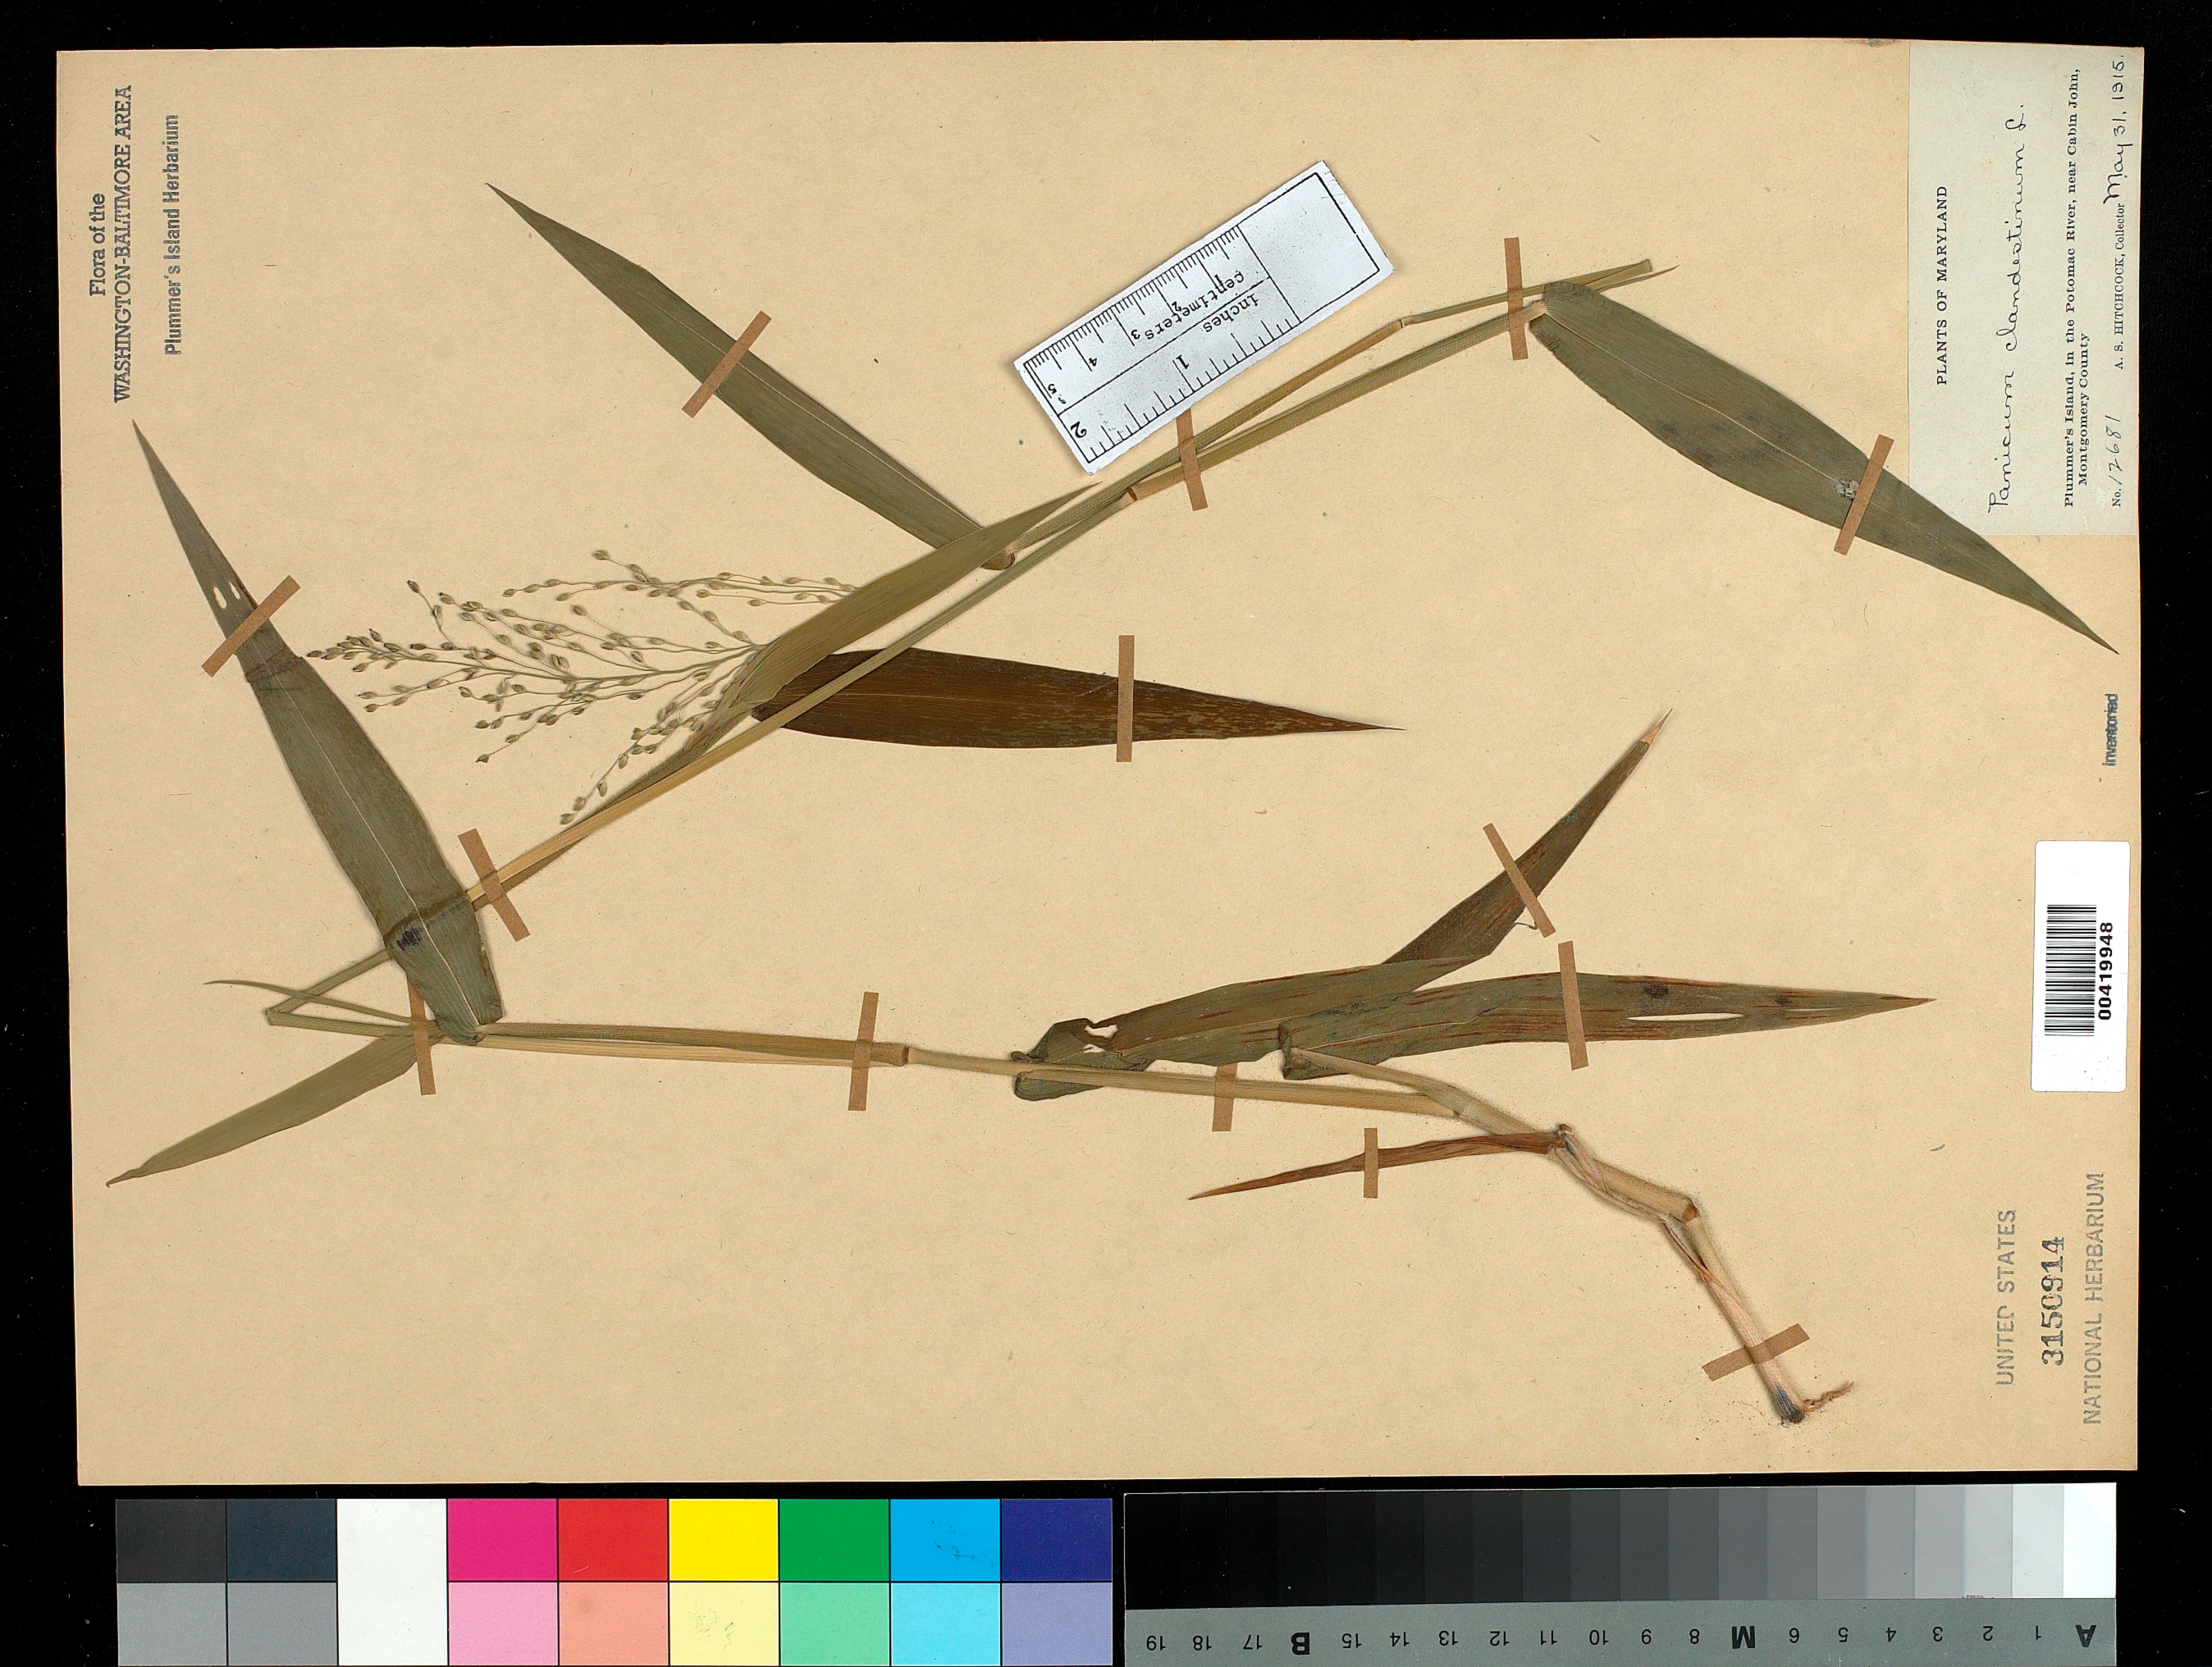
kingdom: Plantae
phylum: Tracheophyta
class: Liliopsida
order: Poales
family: Poaceae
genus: Dichanthelium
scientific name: Dichanthelium clandestinum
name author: (L.) Gould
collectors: A. S. Hitchcock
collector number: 12681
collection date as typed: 31 May 1915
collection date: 1915-05-31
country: United States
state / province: Maryland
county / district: Montgomery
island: Plummers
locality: Plummer's Island C. & O. Canal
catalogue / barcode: US 3150914